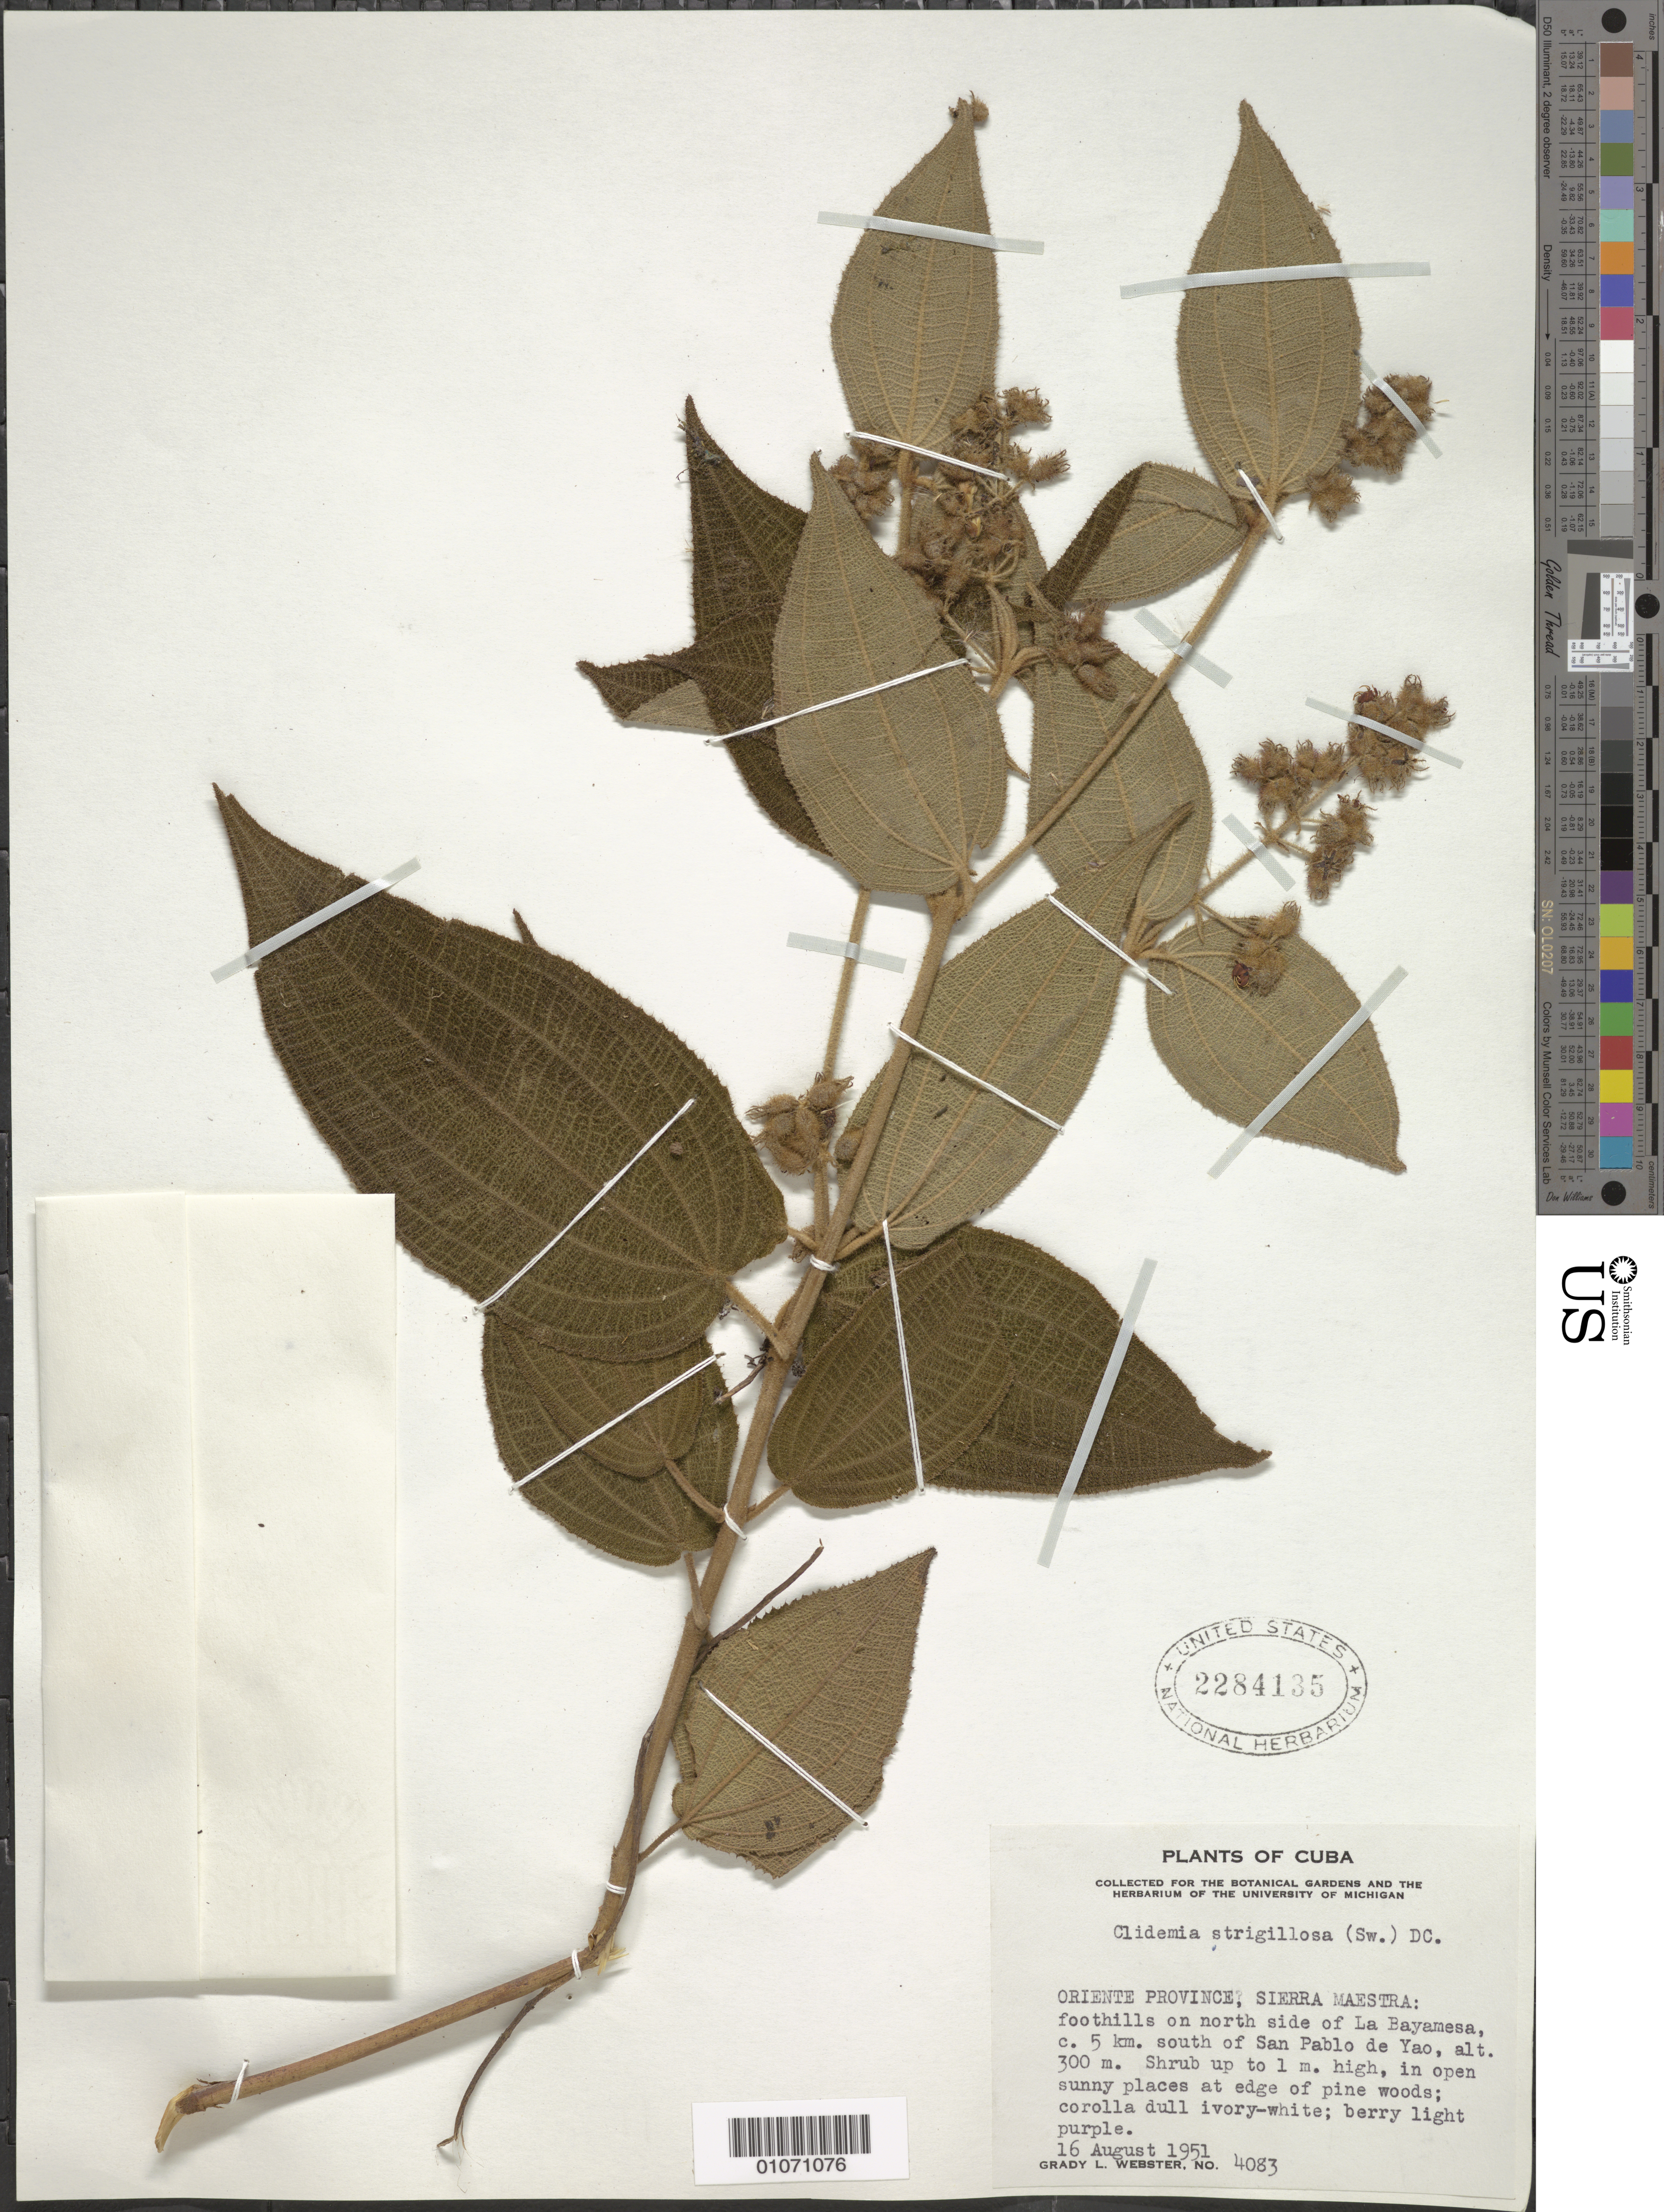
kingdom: Plantae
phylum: Tracheophyta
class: Magnoliopsida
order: Myrtales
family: Melastomataceae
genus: Clidemia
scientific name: Clidemia strigillosa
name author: (Sw.) DC.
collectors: G. L. Webster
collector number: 4083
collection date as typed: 16 Aug 1951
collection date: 1951-08-16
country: Cuba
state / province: Oriente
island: Cuba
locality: Sierra Maestra, foothills on N side of La Bayamesa, about 5 km S of San Pablo de Yao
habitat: In open sunny places at edge of pine woods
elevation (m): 300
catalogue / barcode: US 2284135